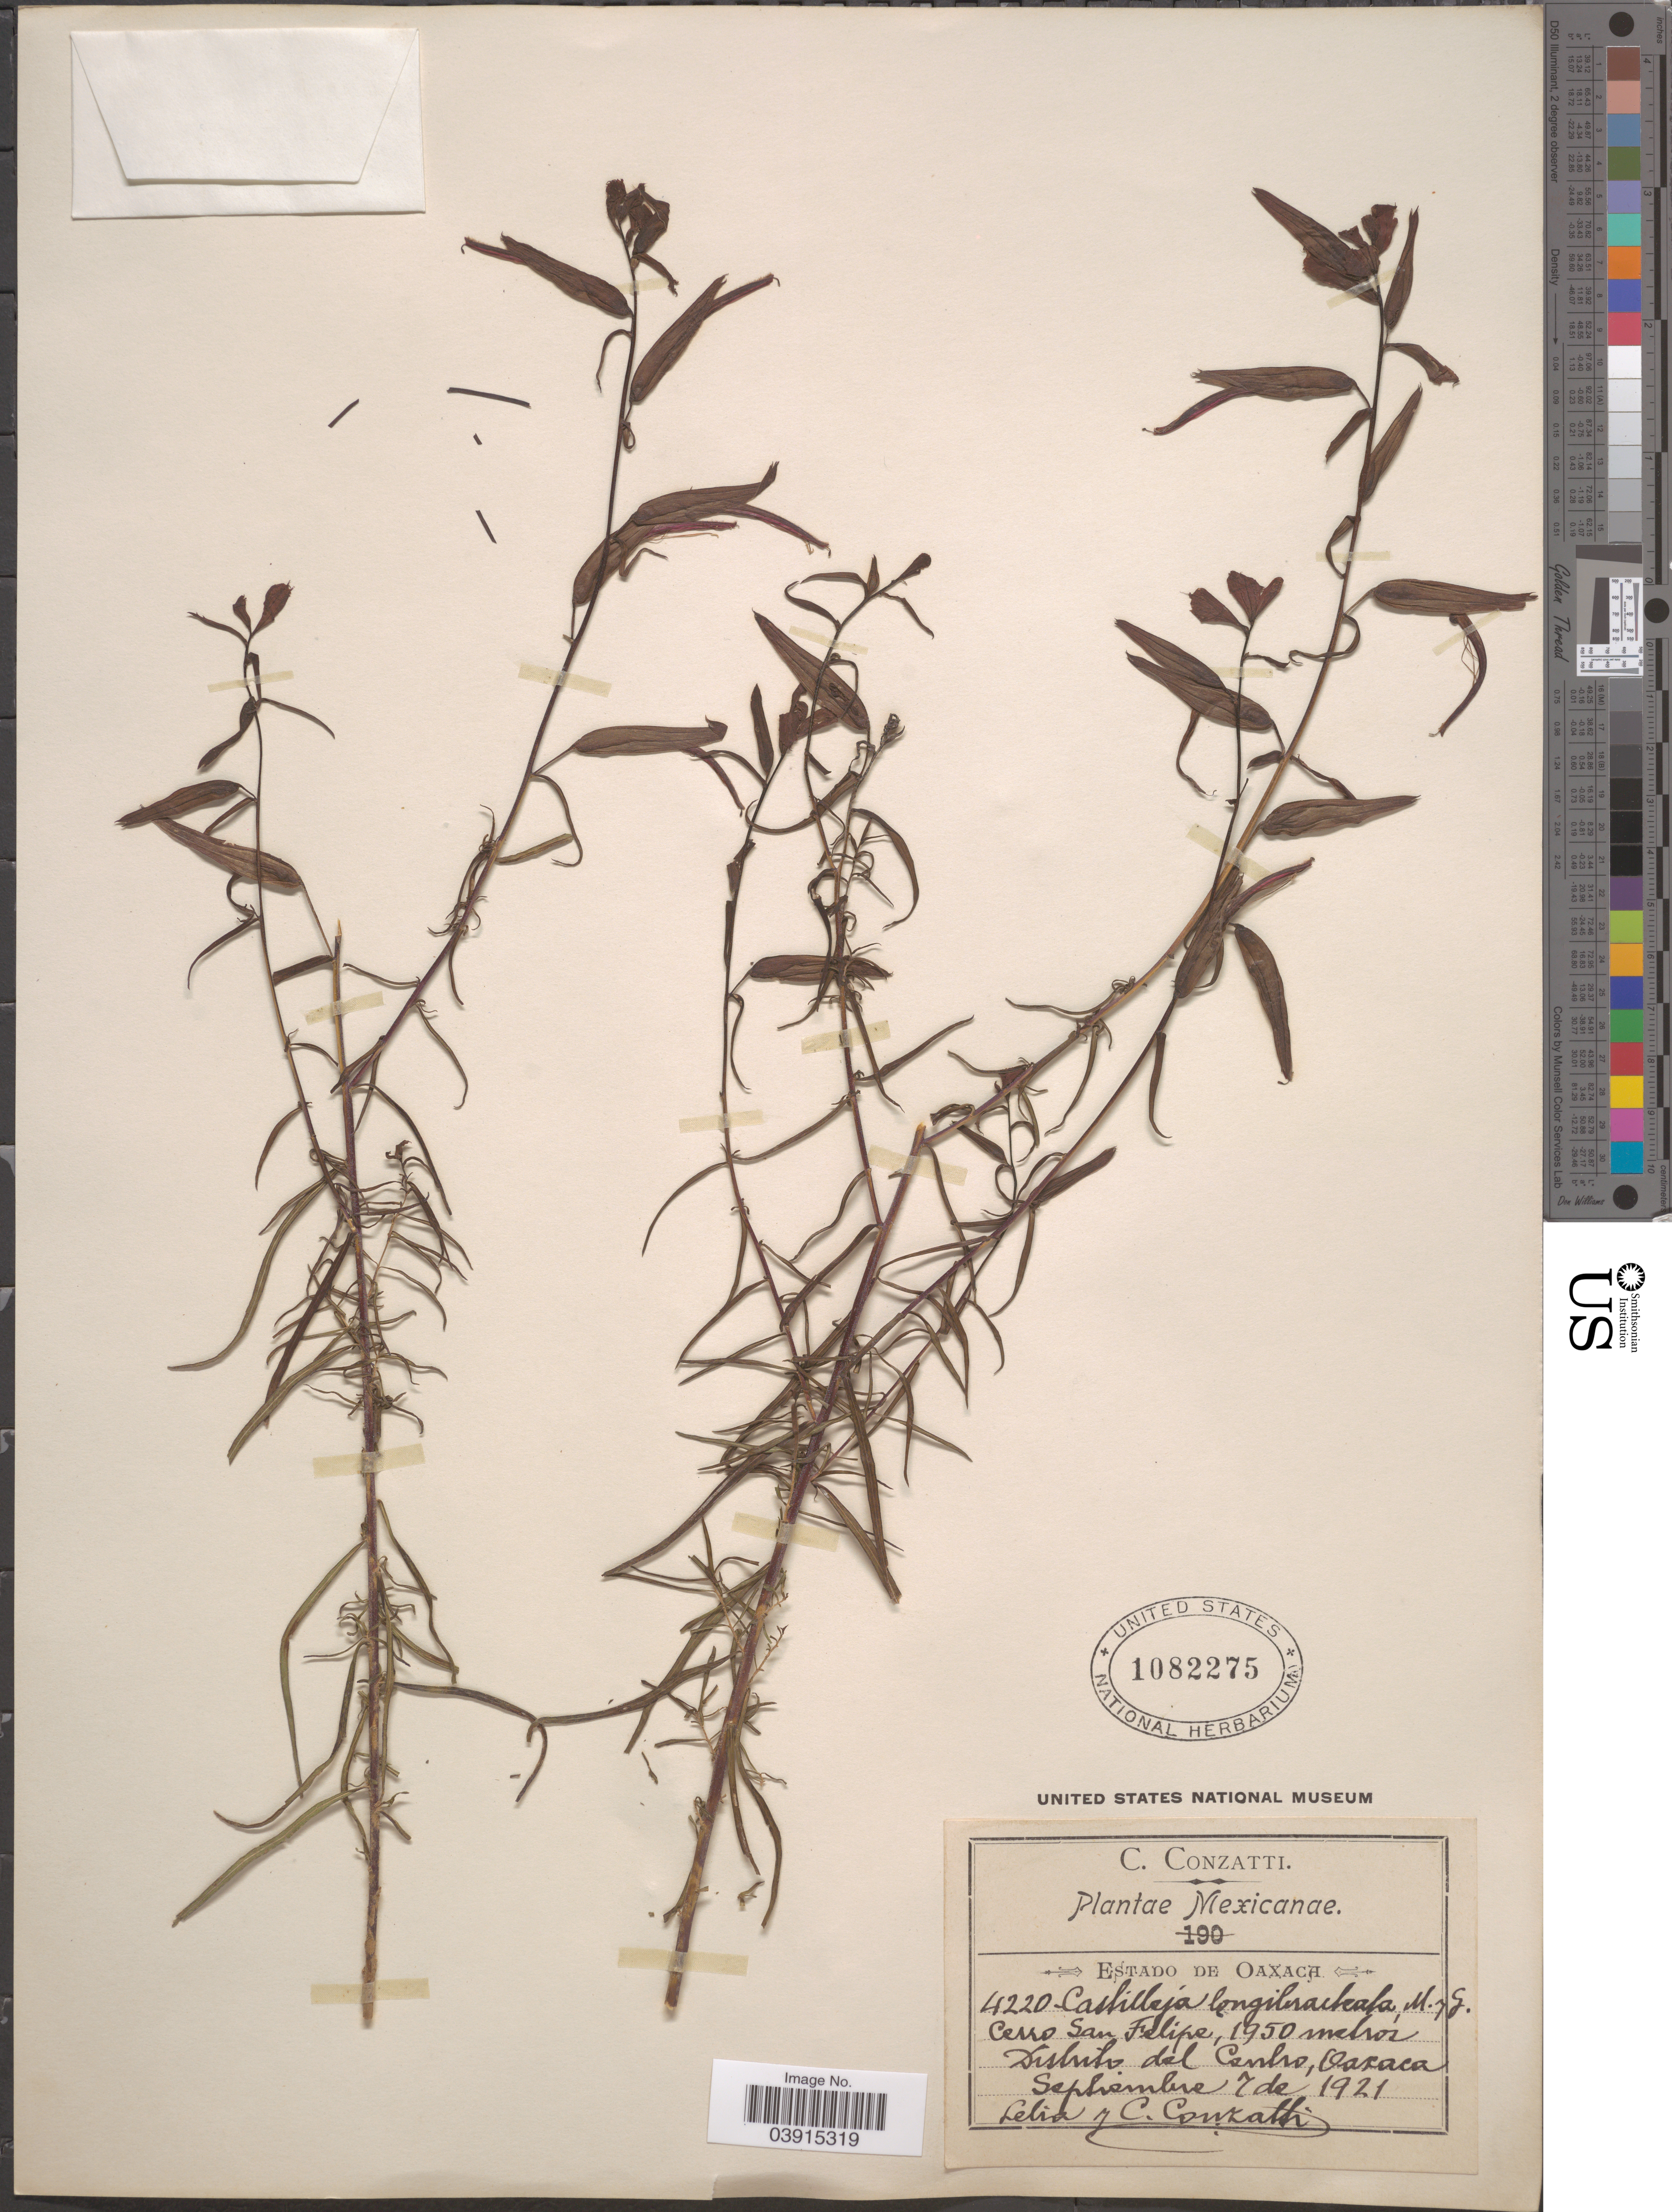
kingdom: Plantae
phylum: Tracheophyta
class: Magnoliopsida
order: Lamiales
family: Orobanchaceae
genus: Castilleja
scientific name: Castilleja longibracteata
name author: M. Martens & Galeotti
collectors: L. Conzatti & C. Conzatti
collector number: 4220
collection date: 1921-09-07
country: Mexico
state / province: Oaxaca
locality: Cerro San Felipe. Distrito del Centro.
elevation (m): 1950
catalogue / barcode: US 1082275